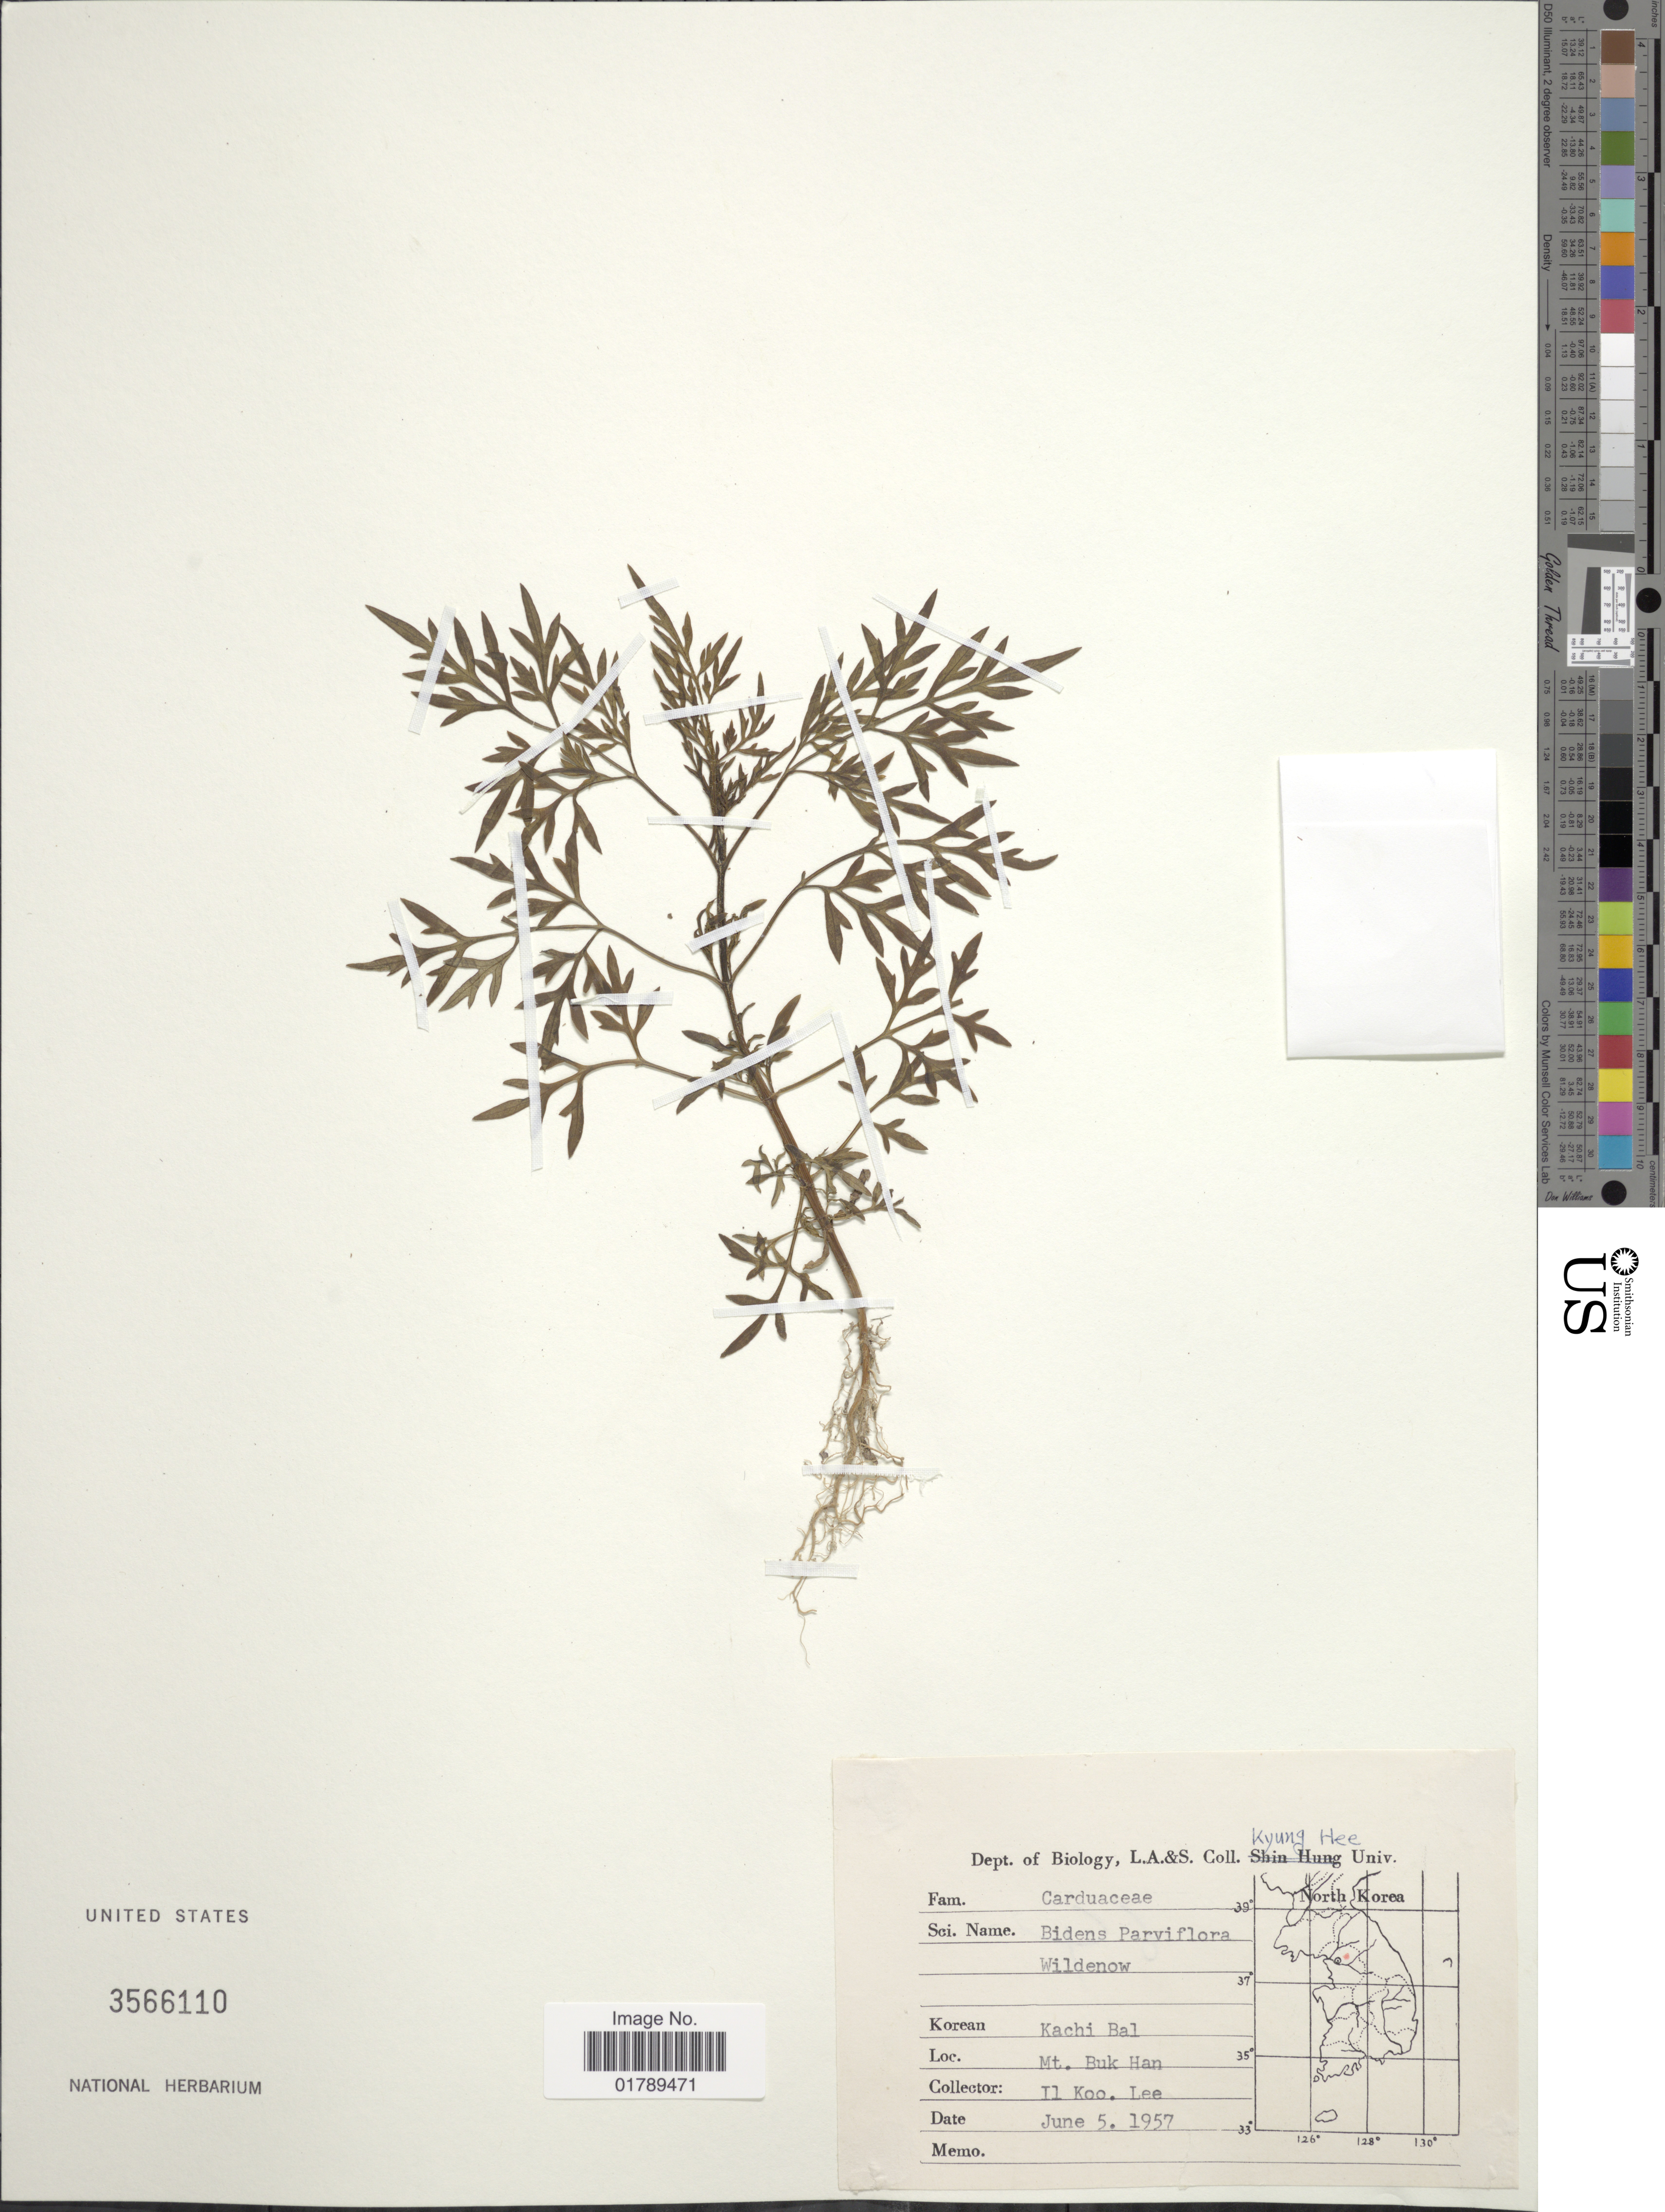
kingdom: Plantae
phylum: Tracheophyta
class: Magnoliopsida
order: Asterales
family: Asteraceae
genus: Bidens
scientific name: Bidens parviflora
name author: Willd.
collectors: I. Lee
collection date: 1957-06-05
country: North Korea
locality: North Korea. Mt. Buk Han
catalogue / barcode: US 3566110